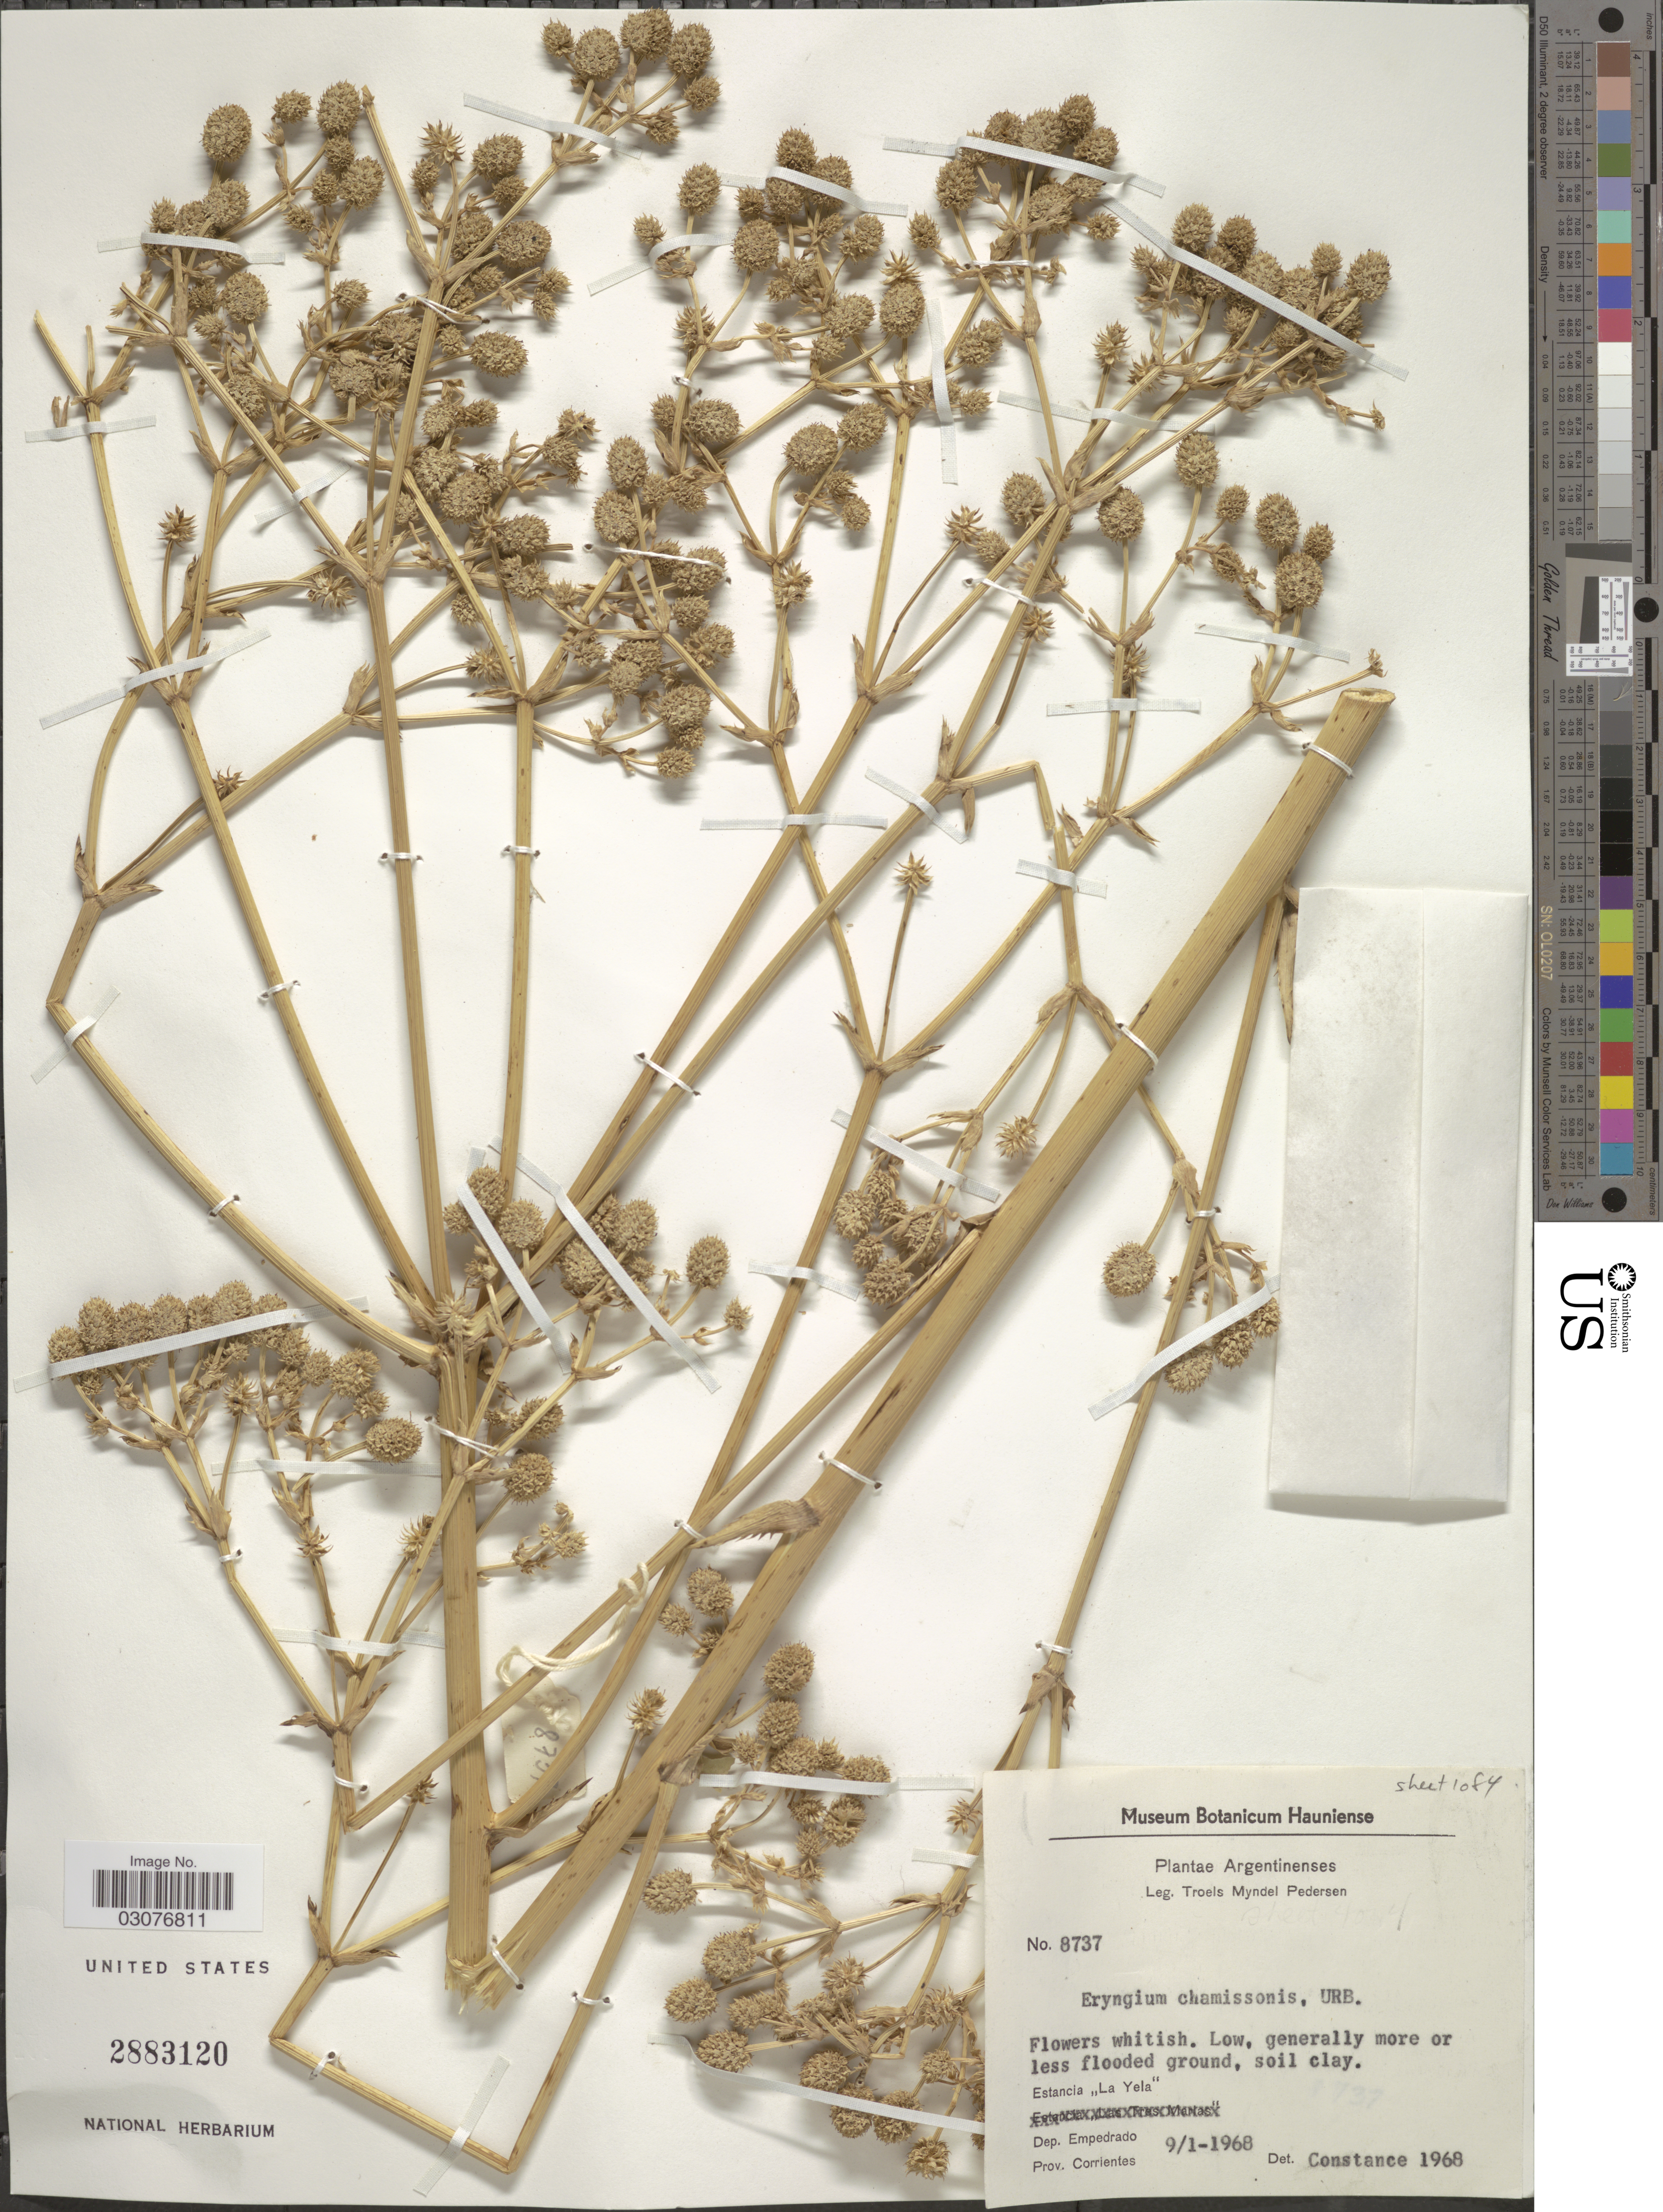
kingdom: Plantae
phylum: Tracheophyta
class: Magnoliopsida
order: Apiales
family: Apiaceae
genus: Eryngium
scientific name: Eryngium pandanifolium var. chamissonis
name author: Mathias & Constance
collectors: T. Pederson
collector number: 8737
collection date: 1968-01-09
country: Argentina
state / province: Corrientes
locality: Estancia "La Yela". Dep. Empedrado.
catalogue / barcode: US 2883120